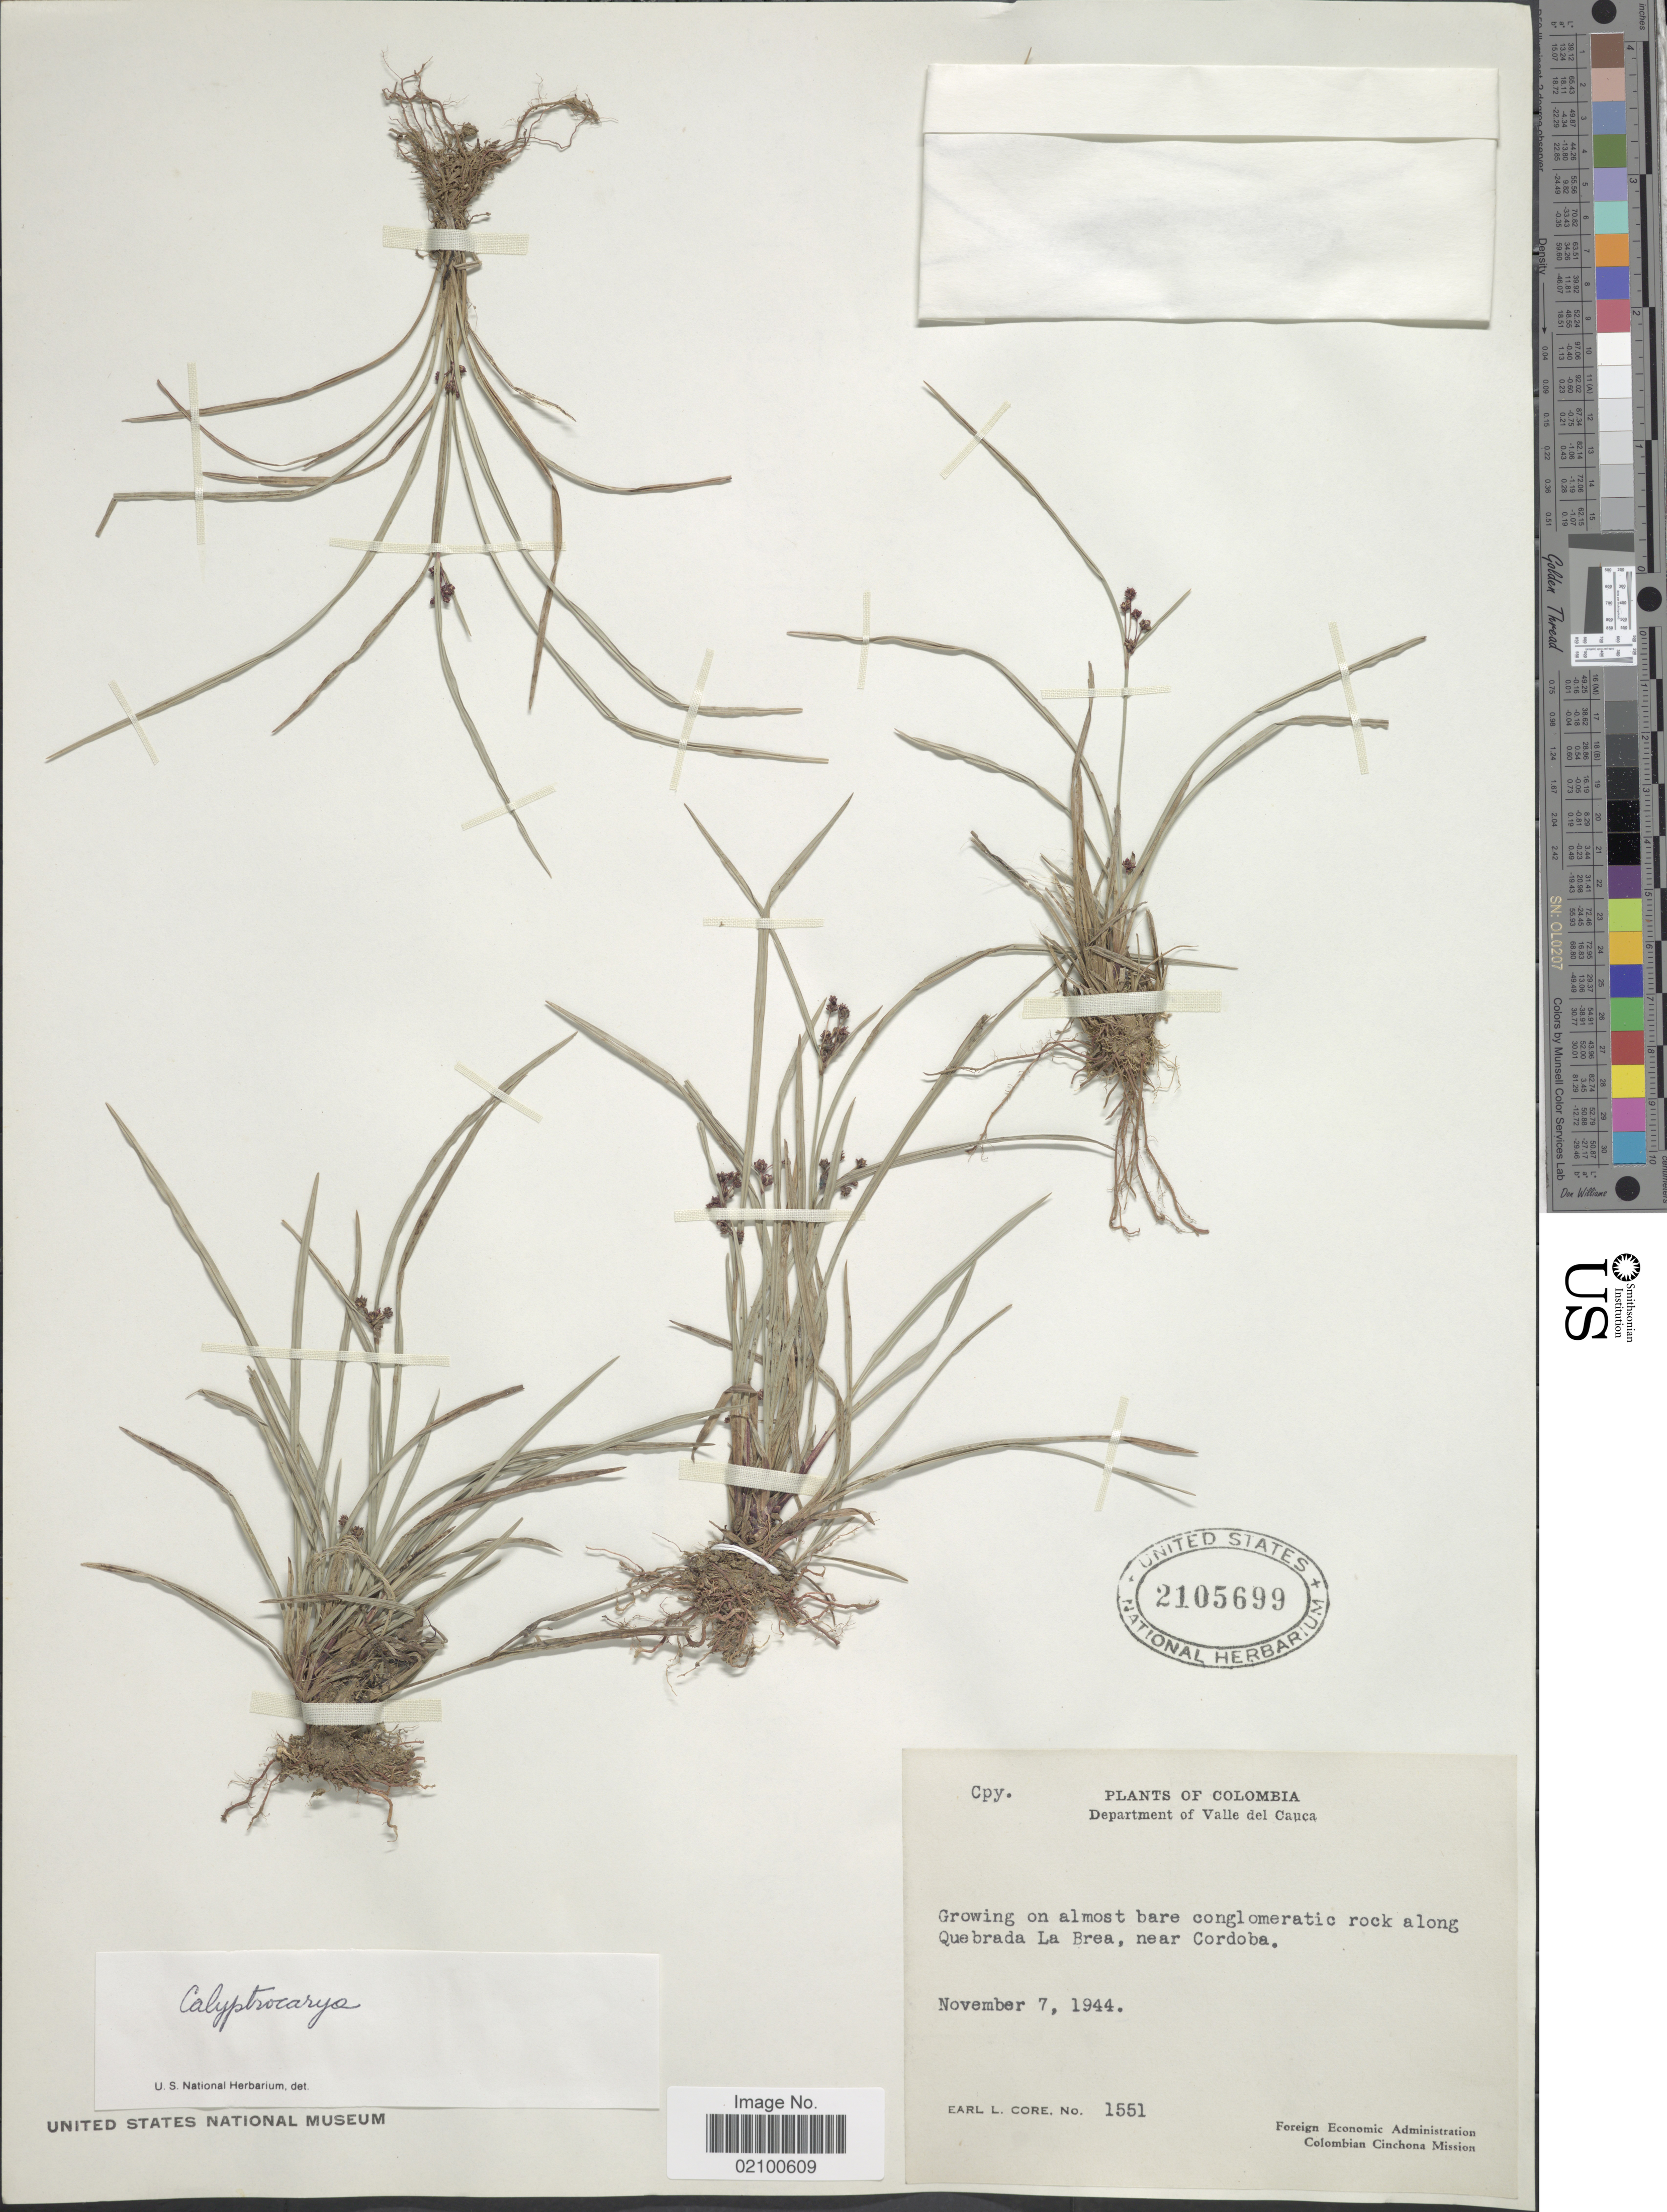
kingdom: Plantae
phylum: Tracheophyta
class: Liliopsida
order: Poales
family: Cyperaceae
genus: Calyptrocarya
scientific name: Calyptrocarya sp.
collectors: E. L. Core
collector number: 1551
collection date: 1944-11-07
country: Colombia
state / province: Valle del Cauca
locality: Along Quebrada La Brea, near Cordoba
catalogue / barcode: US 2105699